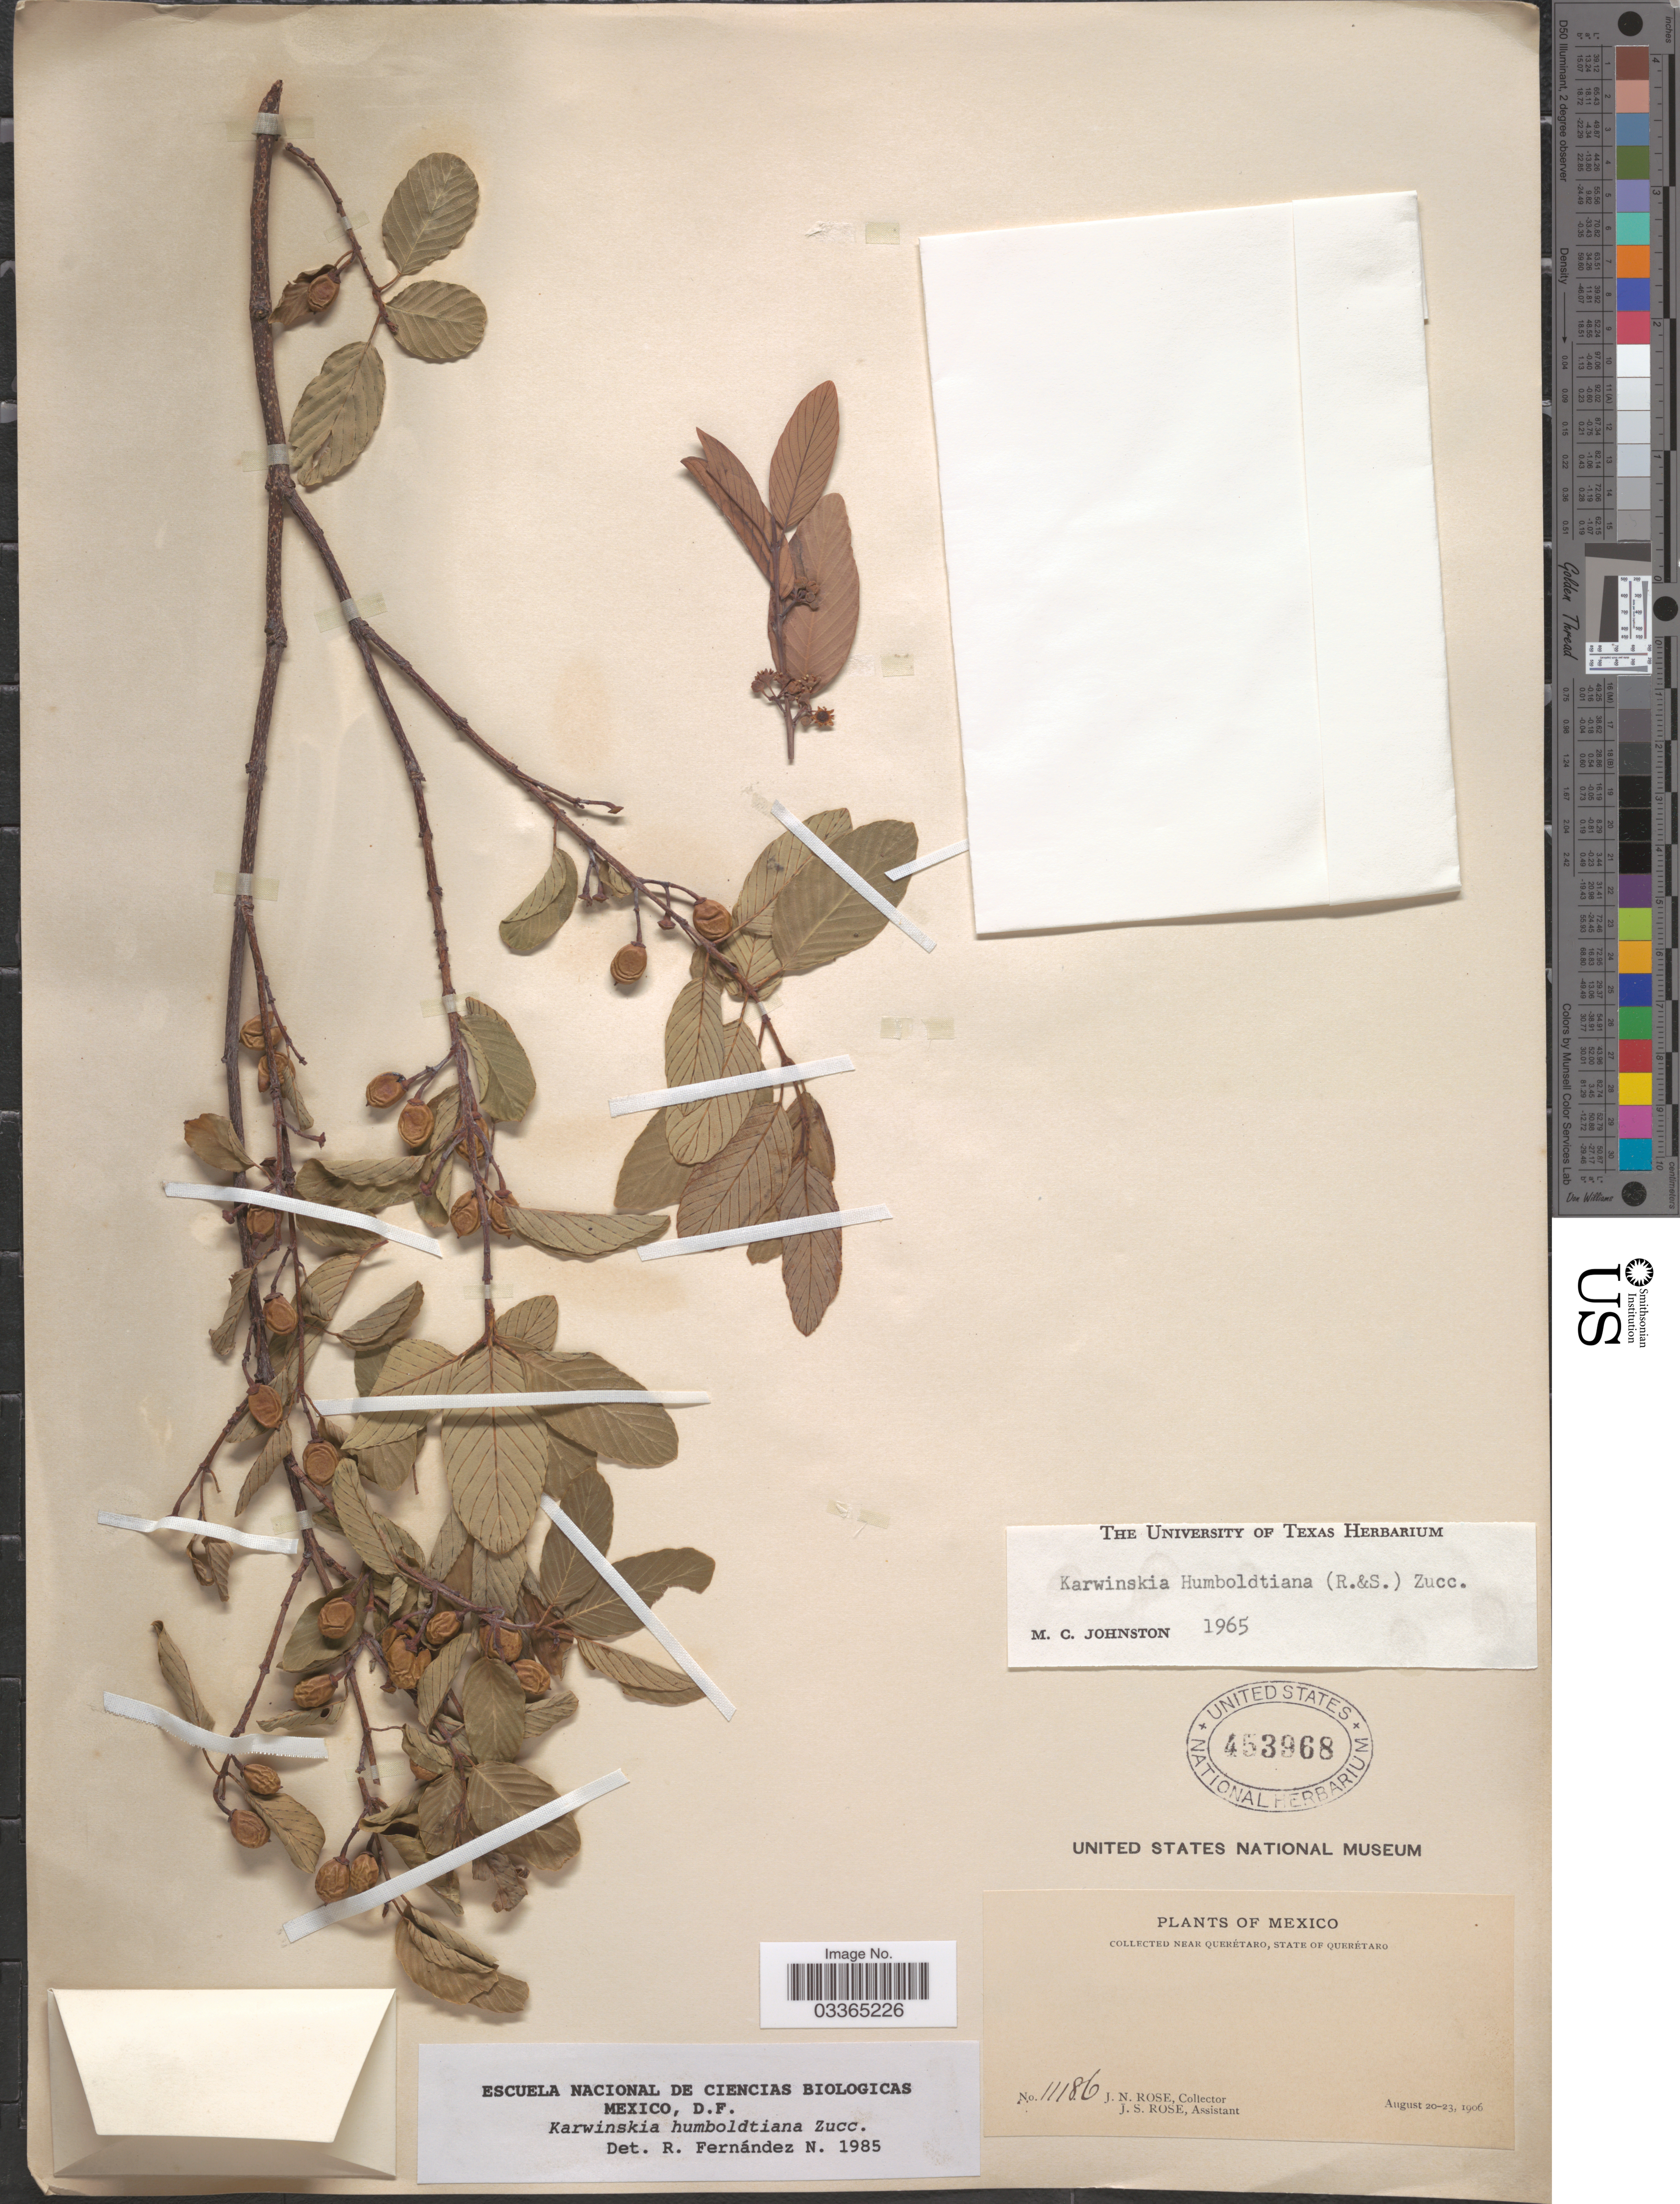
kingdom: Plantae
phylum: Tracheophyta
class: Magnoliopsida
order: Rosales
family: Rhamnaceae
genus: Karwinskia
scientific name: Karwinskia humboldtiana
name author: (Schult.) Zucc.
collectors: J. N. Rose & J. S. Rose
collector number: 11186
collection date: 1906-08-20/1906-08-23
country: Mexico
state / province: Querétaro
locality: Near Querétaro.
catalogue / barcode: US 453968